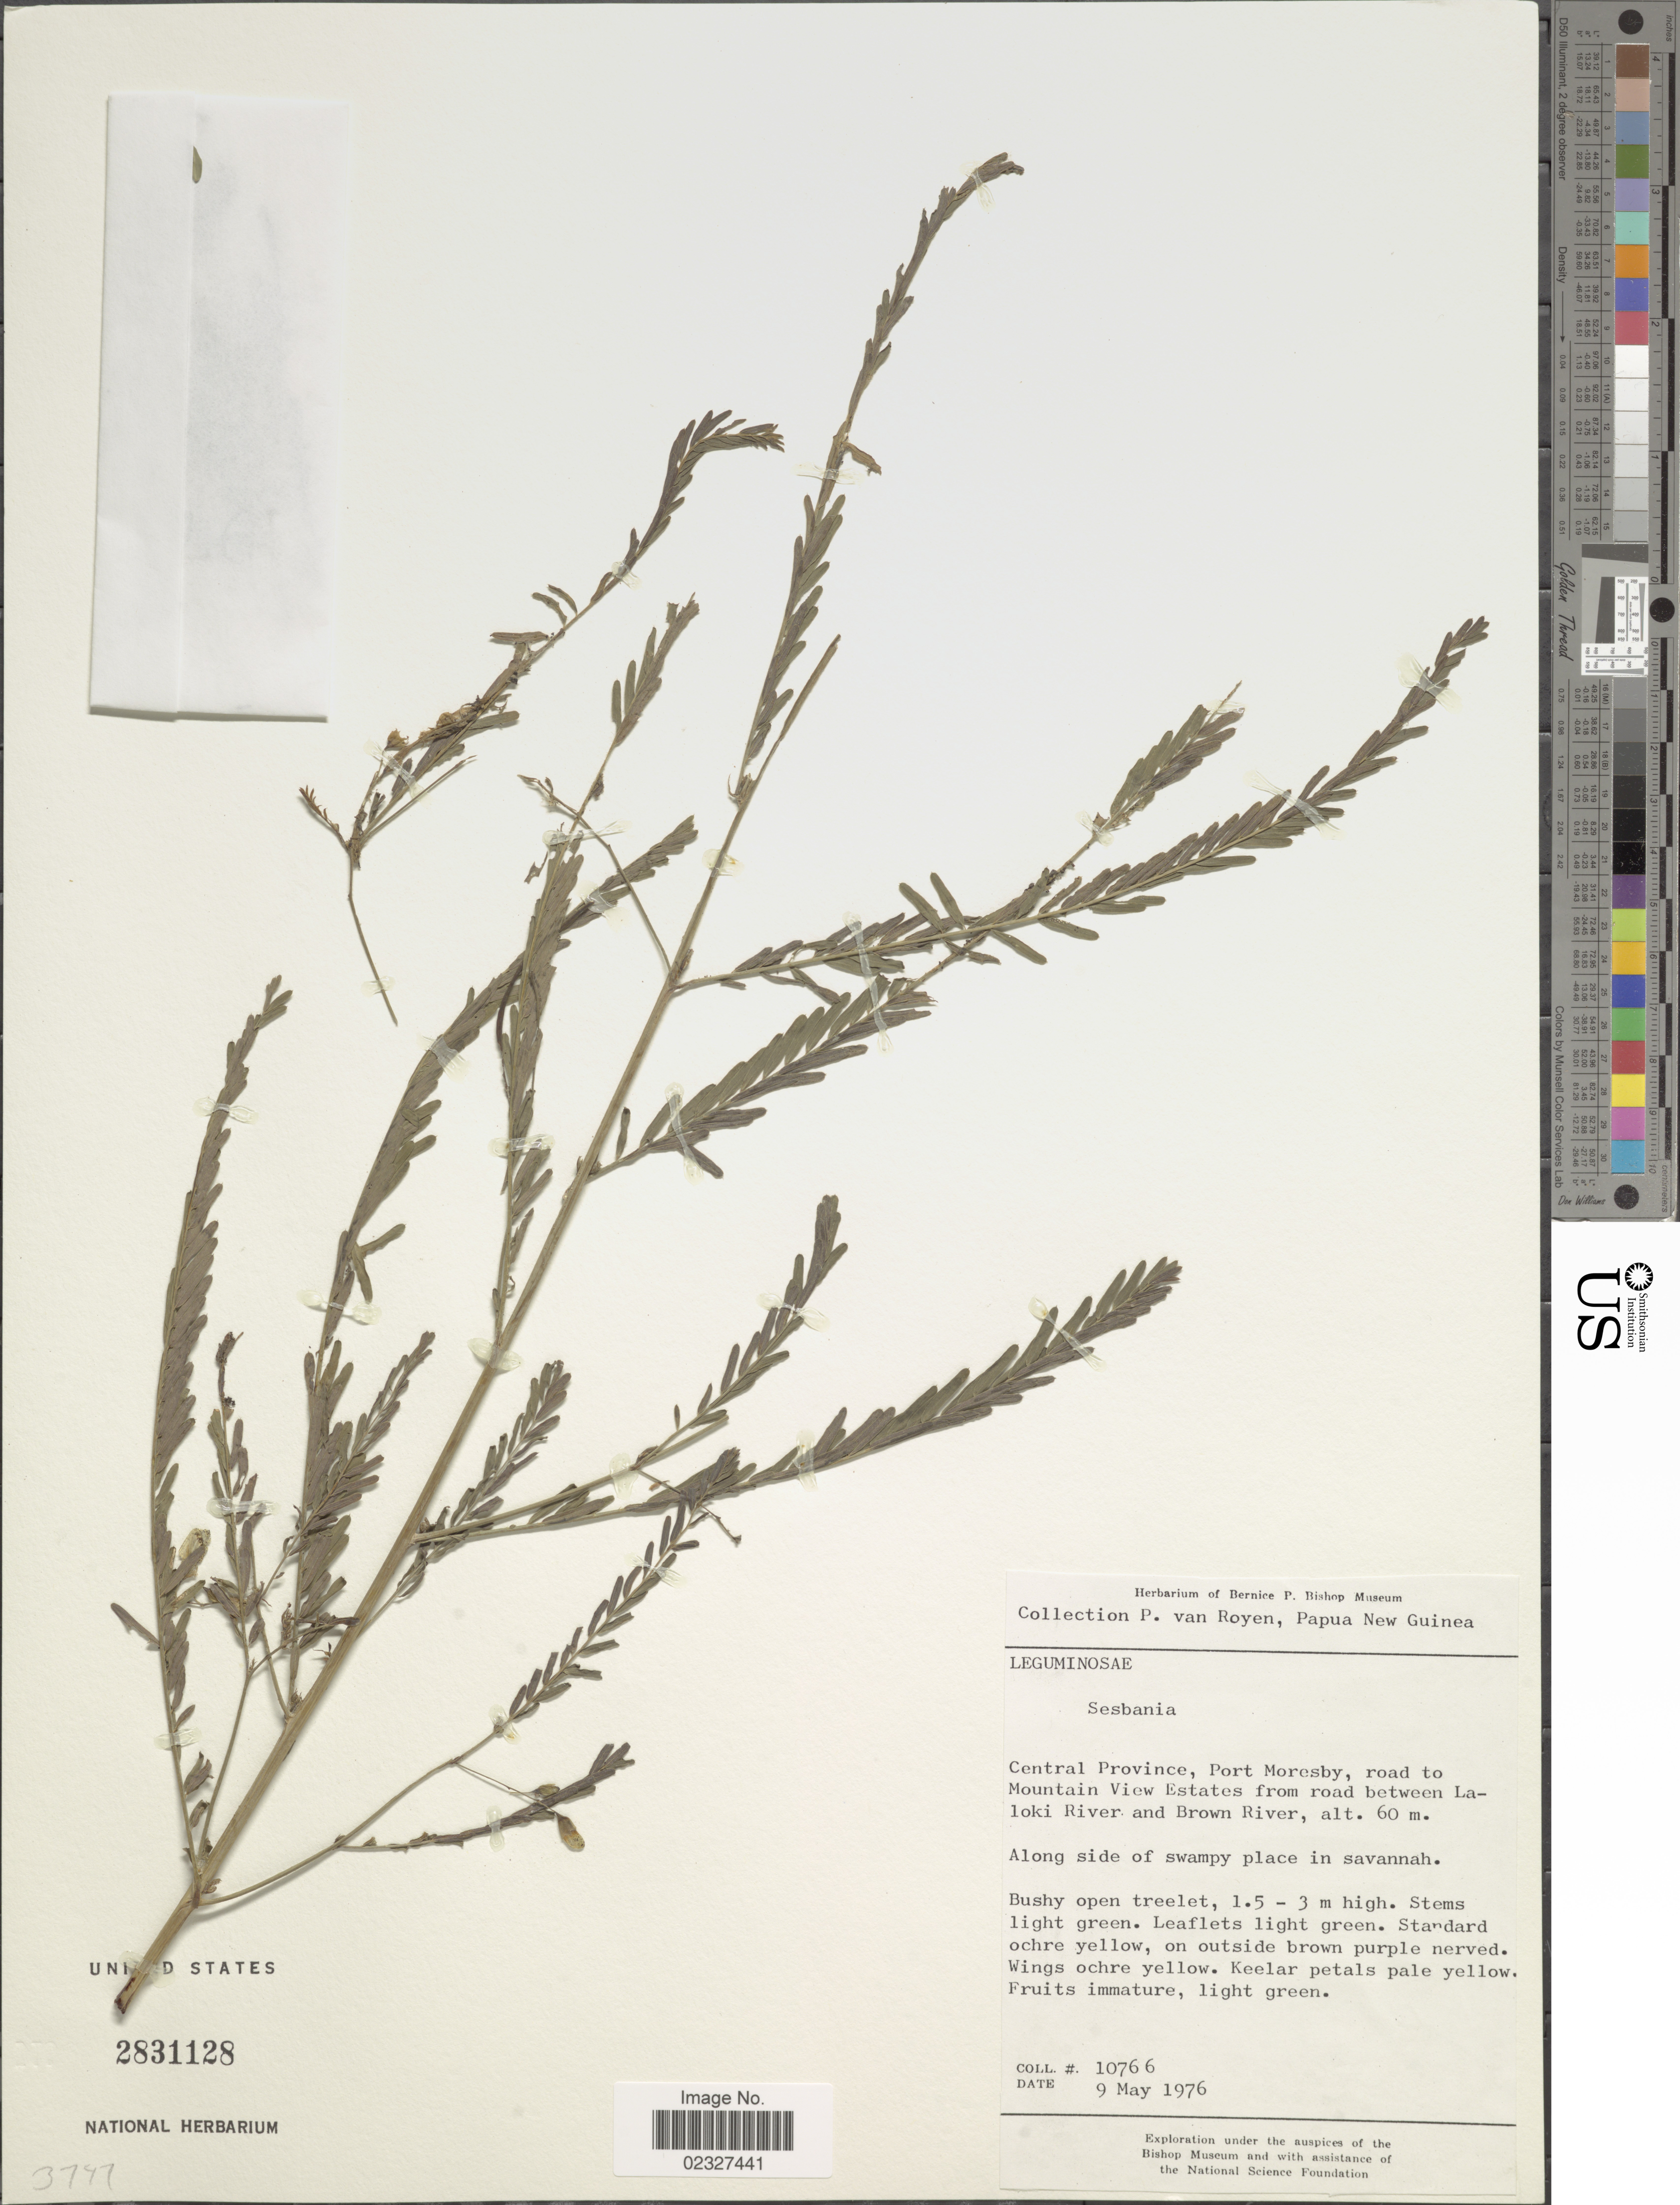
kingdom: Plantae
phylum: Tracheophyta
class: Magnoliopsida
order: Fabales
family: Fabaceae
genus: Sesbania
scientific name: Sesbania sp.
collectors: P. van Royen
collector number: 10766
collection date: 1976-05-09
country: Papua New Guinea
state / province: Central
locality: Port Moresby, road to Mountain View Estates from road between Laloki River and Brown River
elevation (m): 60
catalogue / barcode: US 2831128